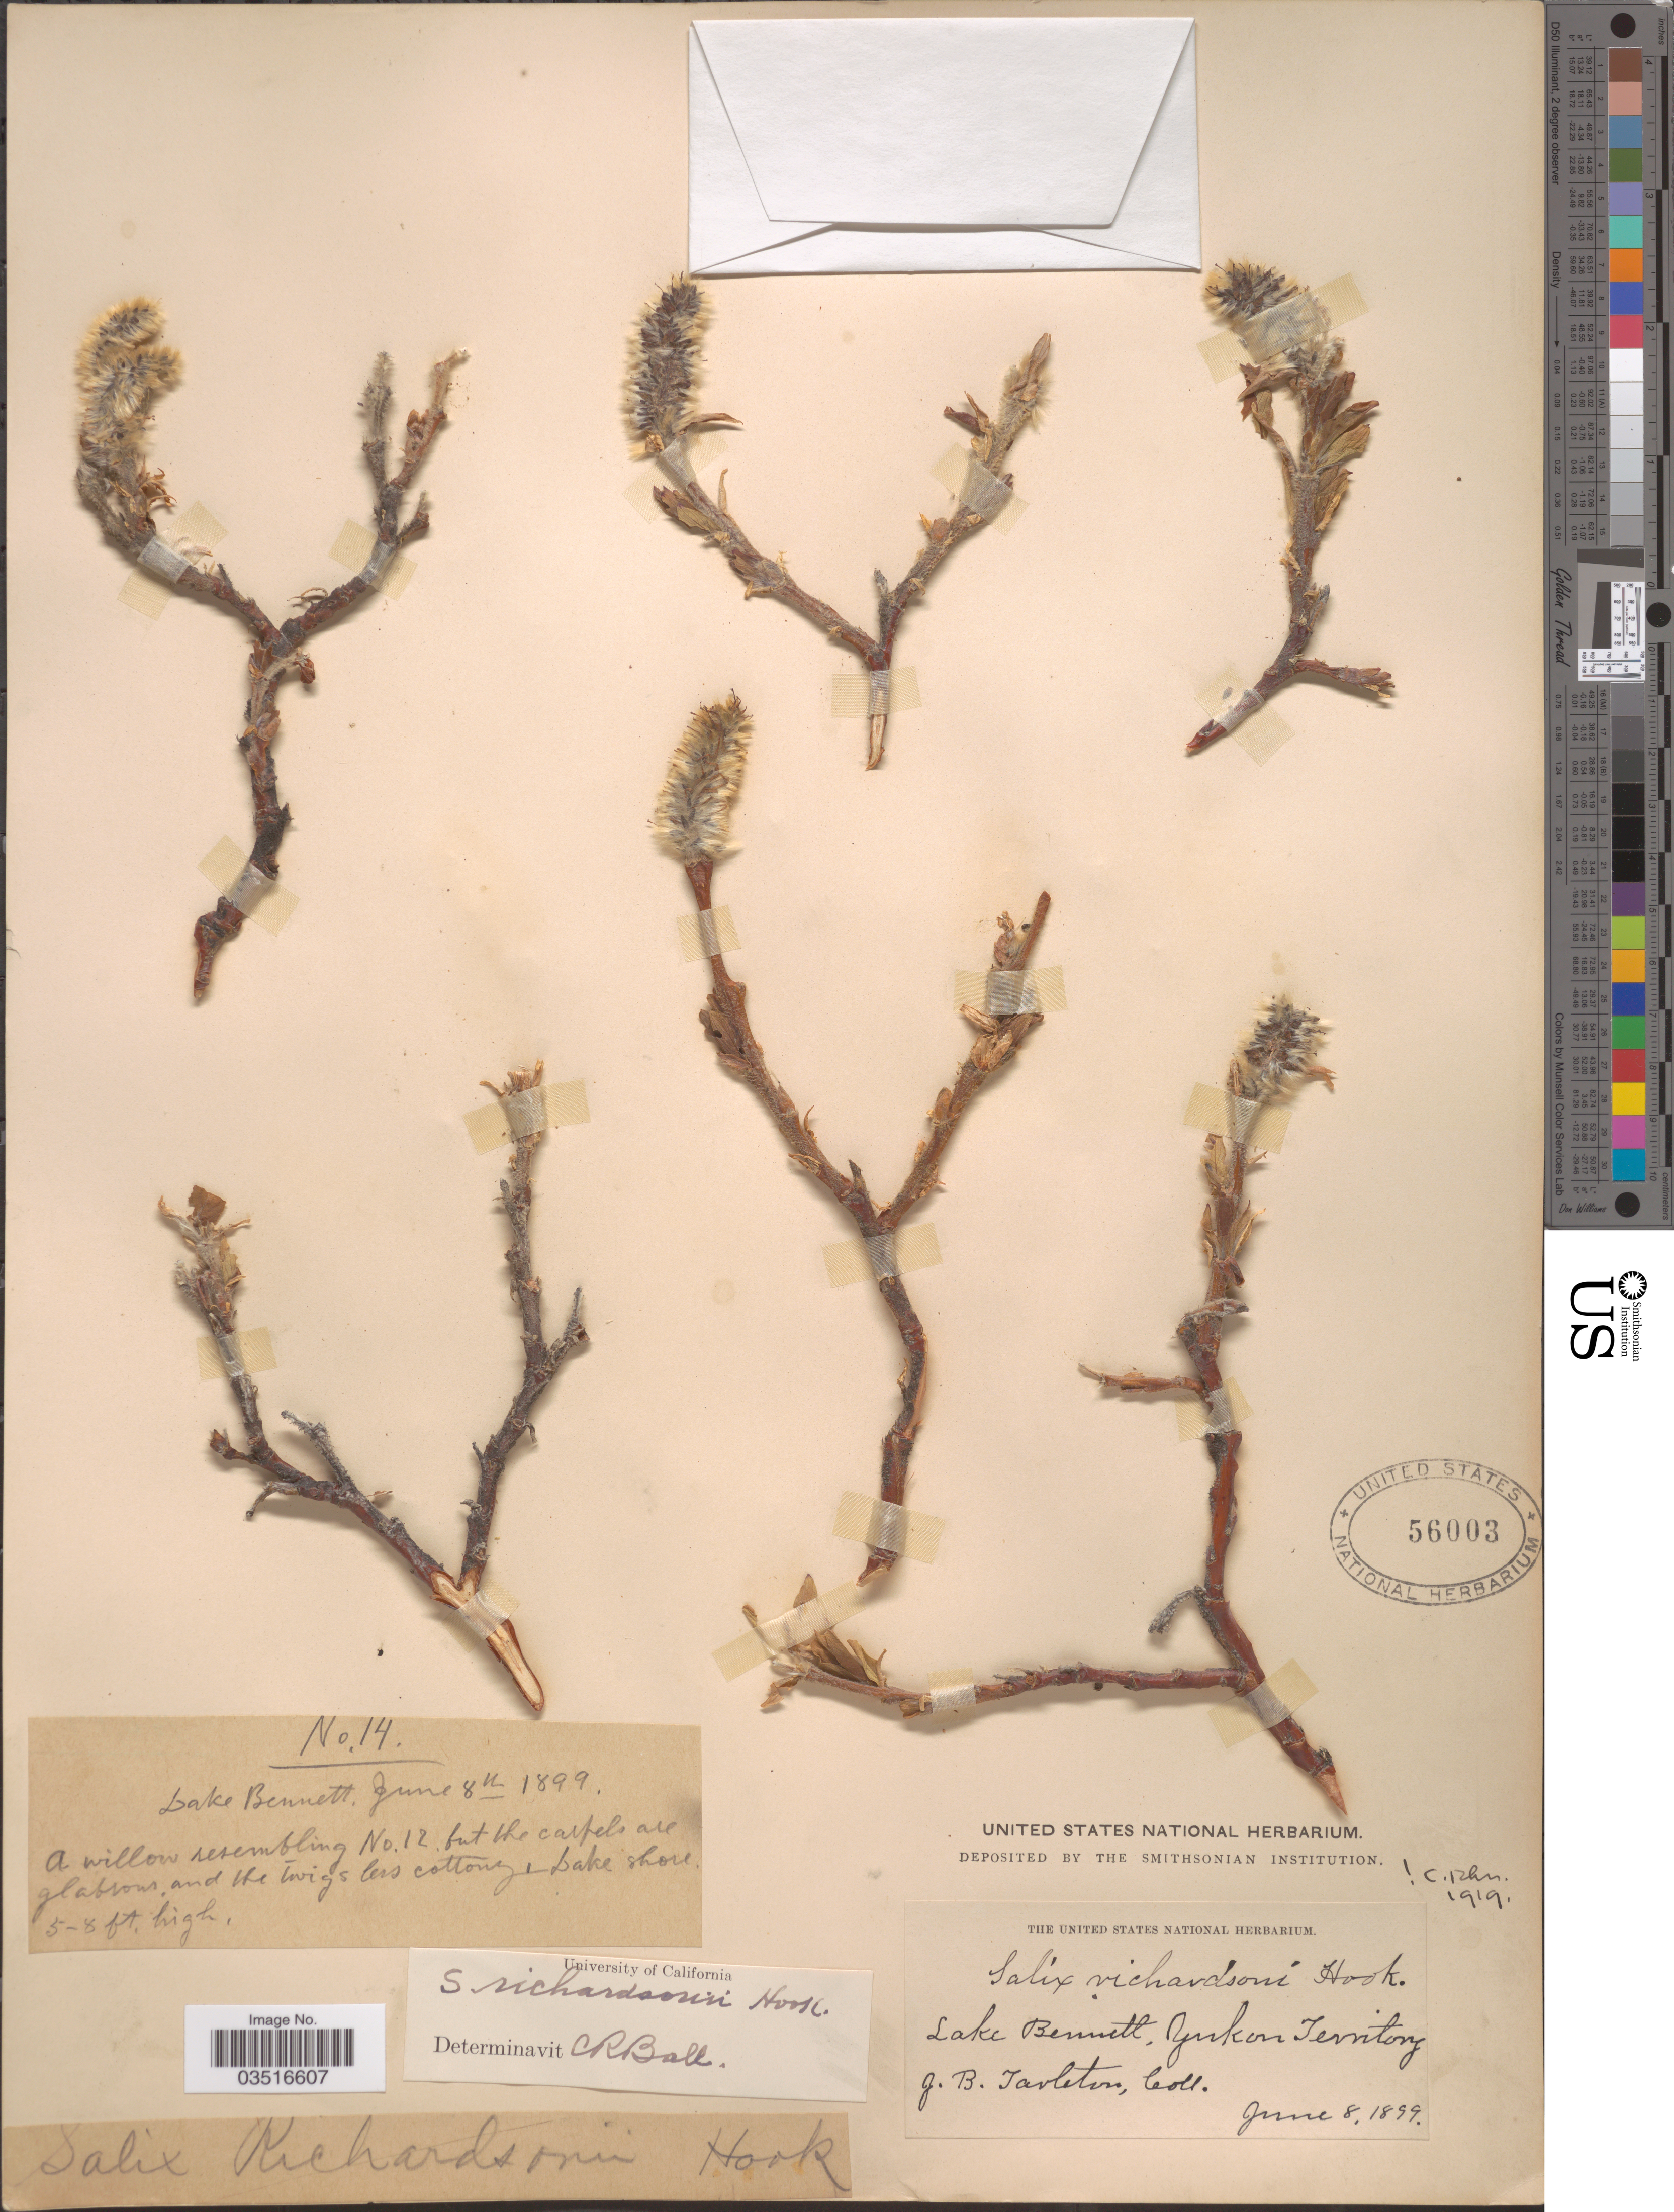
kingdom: Plantae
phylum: Tracheophyta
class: Magnoliopsida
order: Malpighiales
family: Salicaceae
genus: Salix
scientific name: Salix richardsonii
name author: Hook.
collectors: J. Tarleton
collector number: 14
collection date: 1899-06-08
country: Canada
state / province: Yukon Territory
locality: Lake Bennett.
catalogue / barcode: US 56003